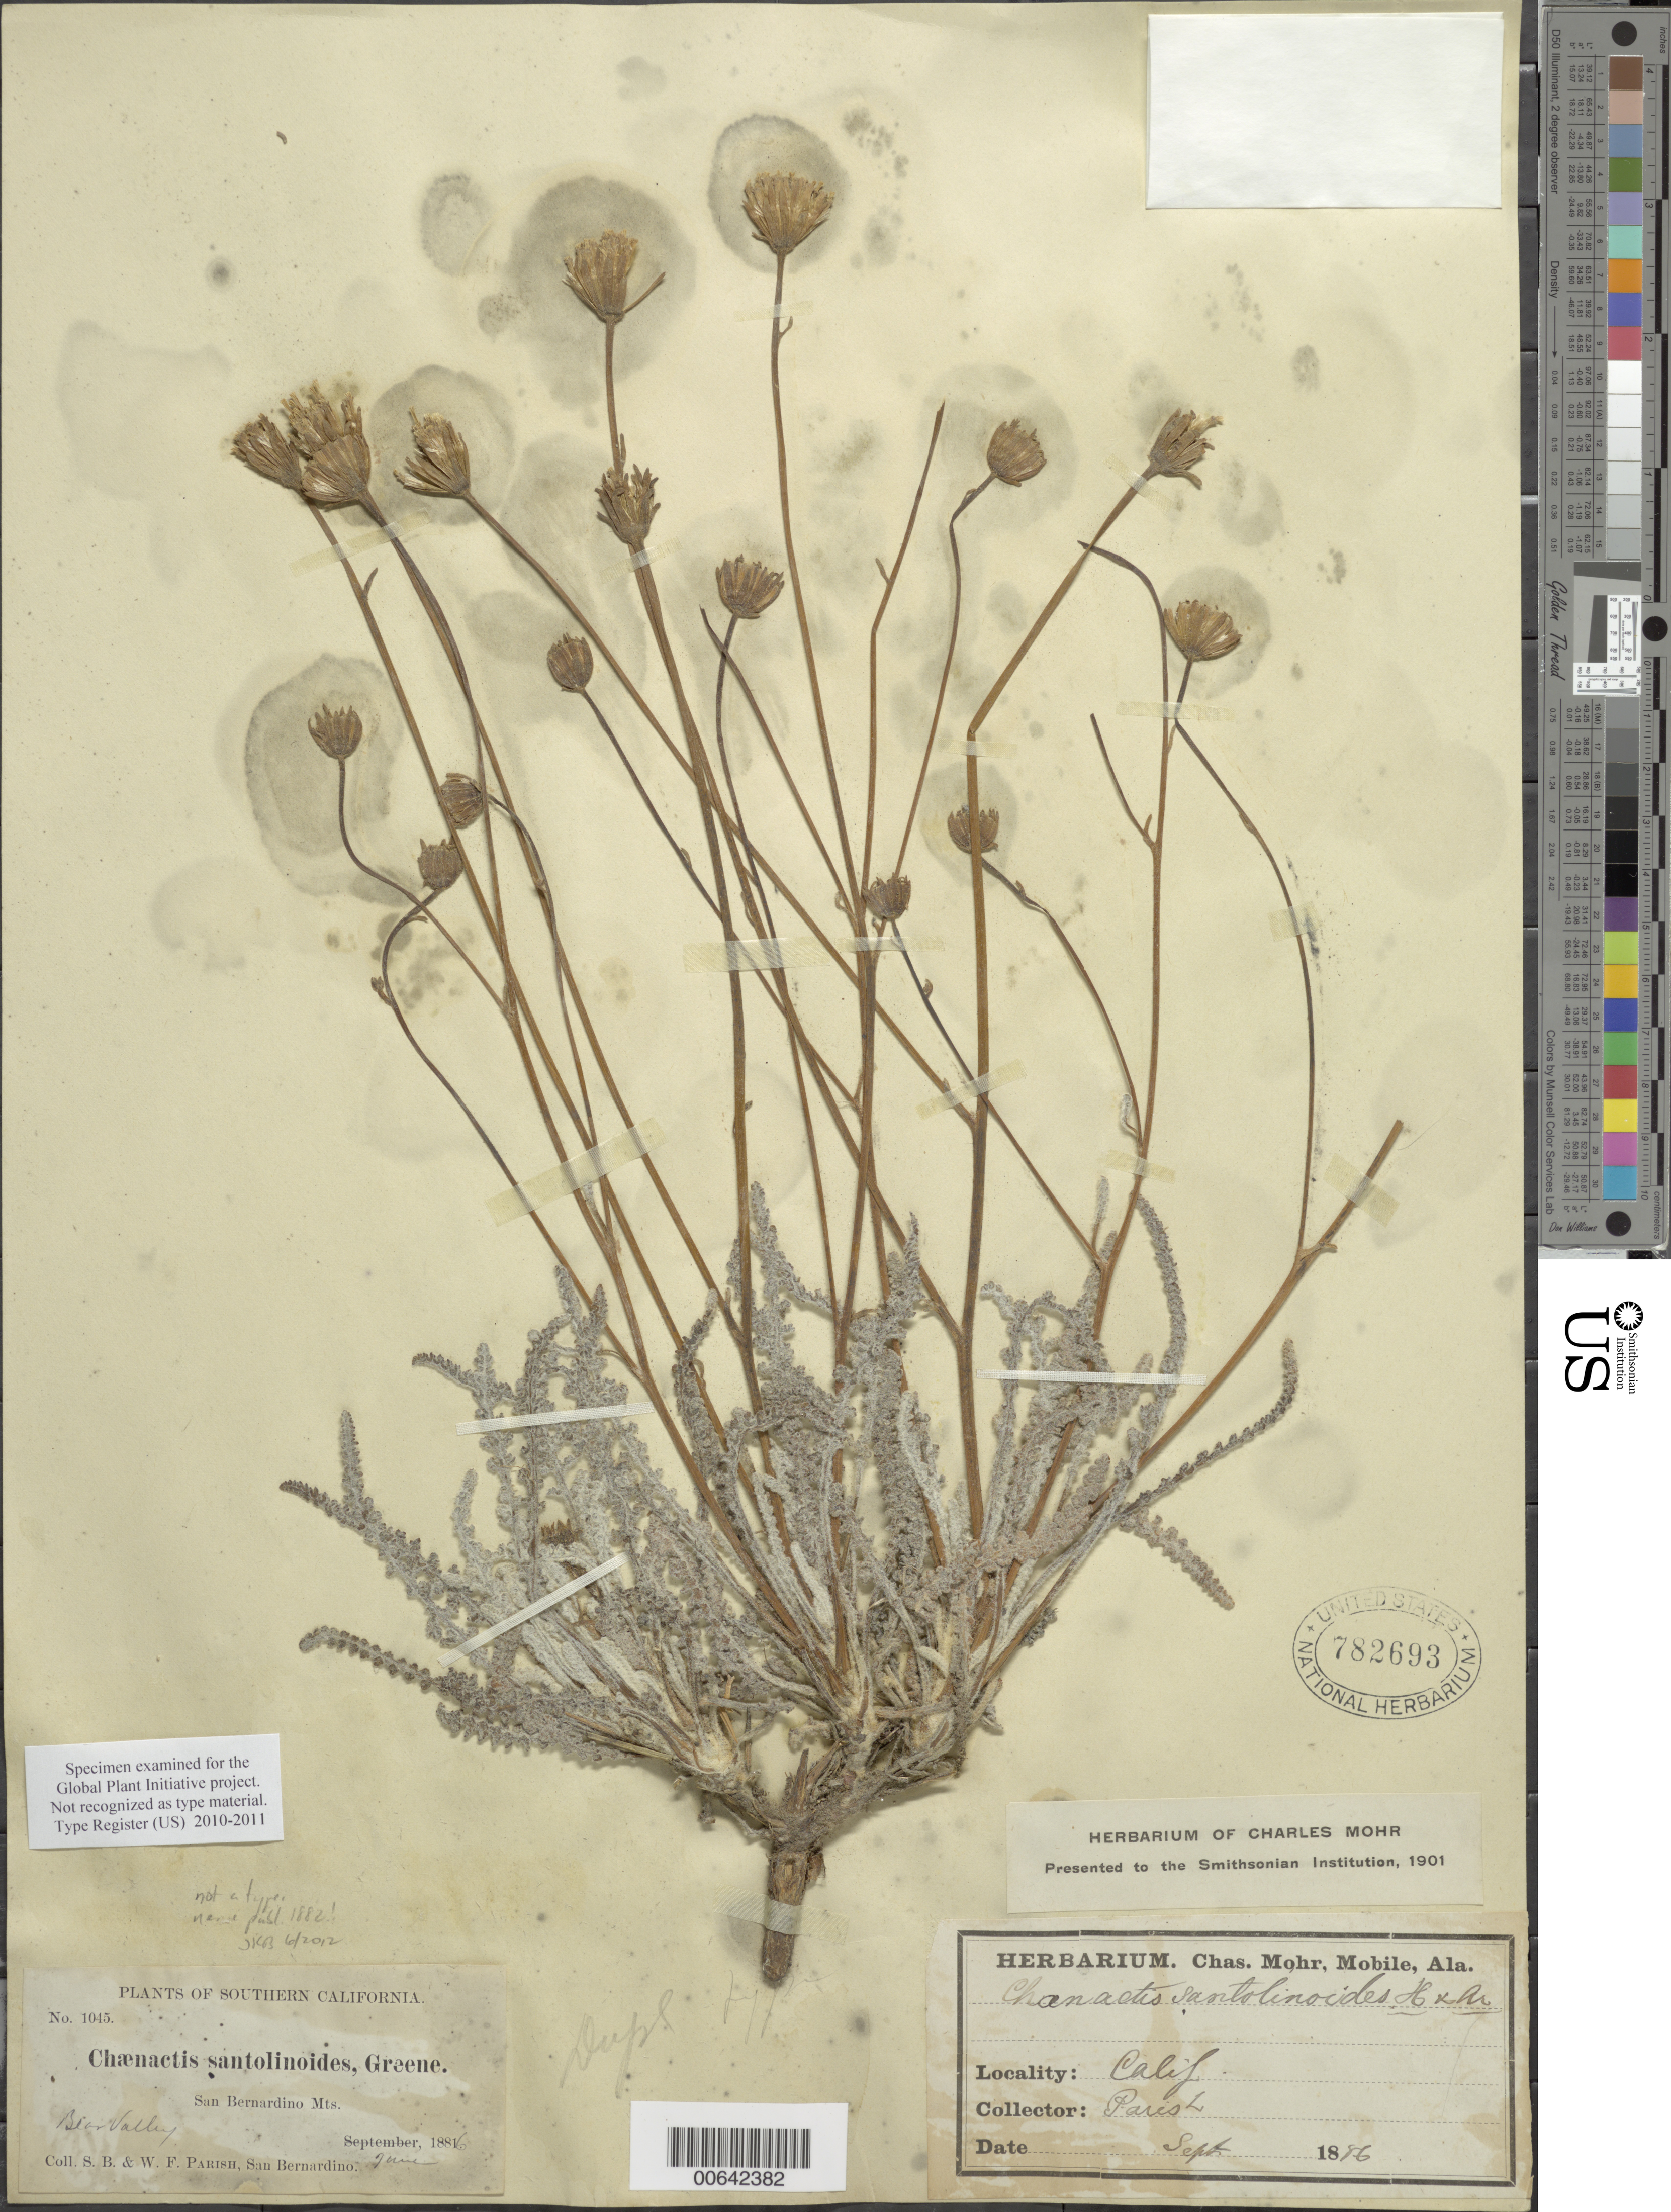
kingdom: Plantae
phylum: Tracheophyta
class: Magnoliopsida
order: Asterales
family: Asteraceae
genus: Chaenactis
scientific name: Chaenactis santolinoides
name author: Greene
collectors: S. B. Parish & W. F. Parish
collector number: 1045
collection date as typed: Jun 1886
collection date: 1886-06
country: United States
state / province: California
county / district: San Bernardino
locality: Bear Valley, San Bernardino Mts.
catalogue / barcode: US 782693